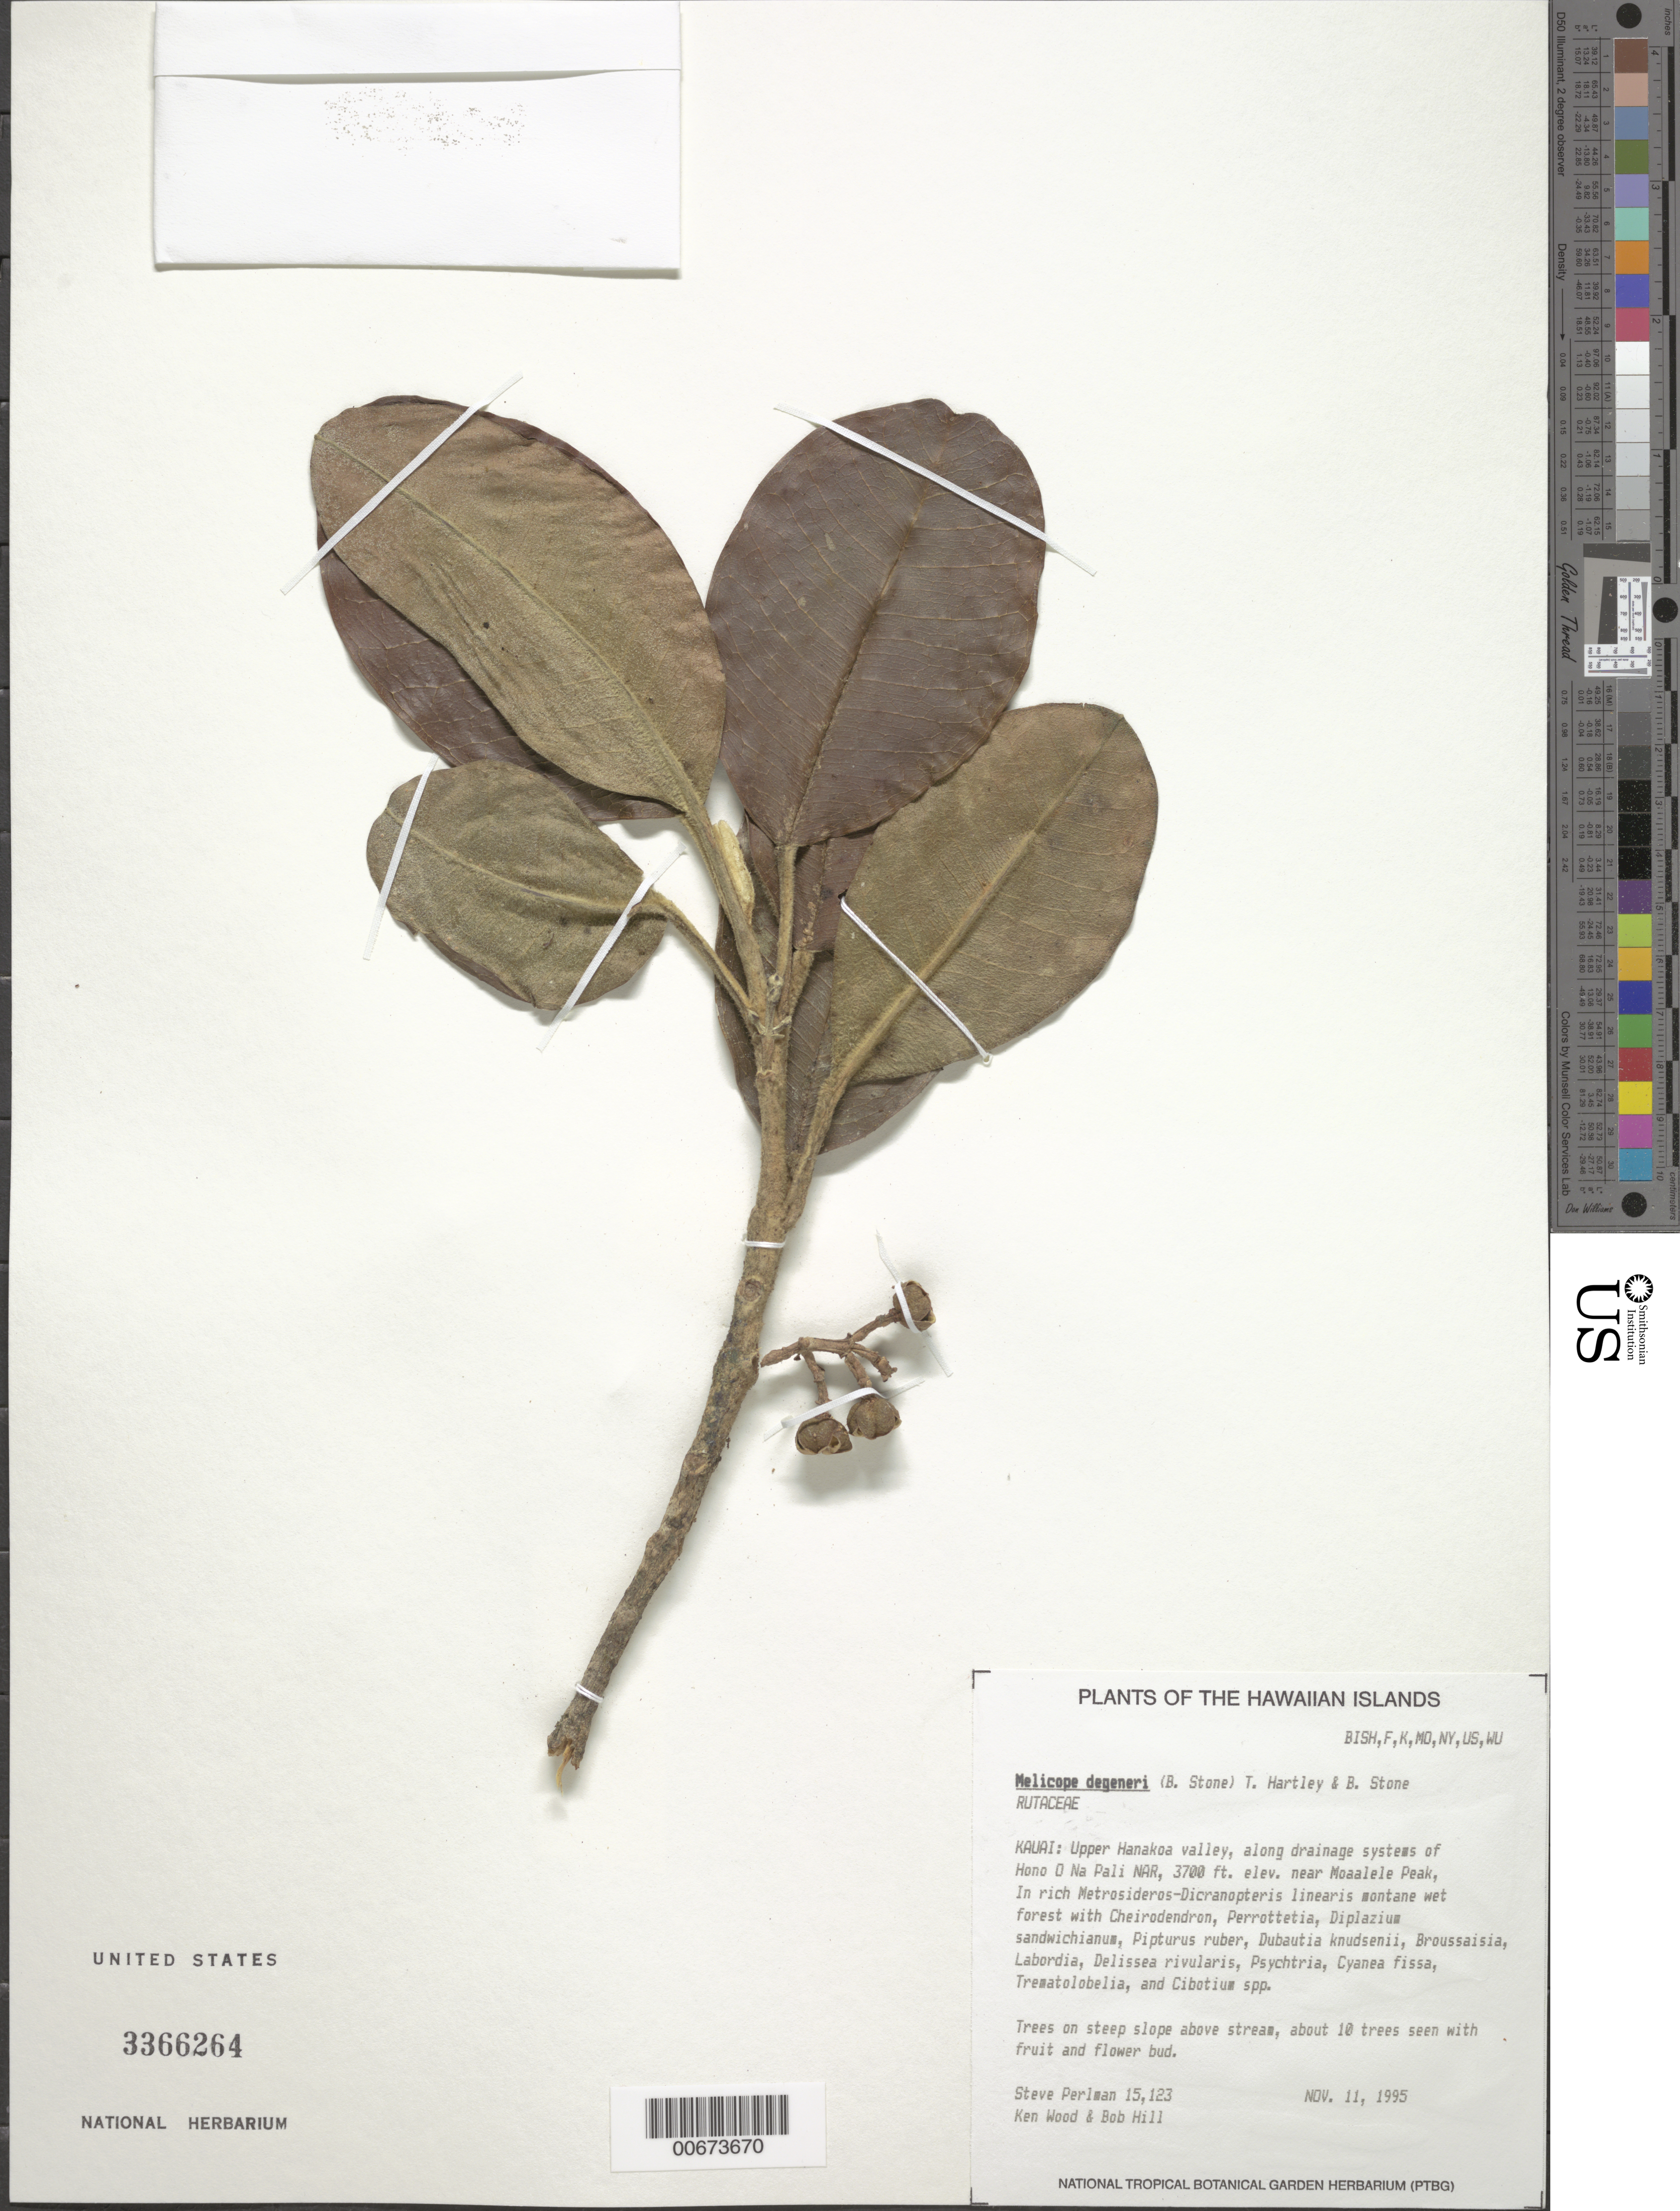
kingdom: Plantae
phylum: Tracheophyta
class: Magnoliopsida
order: Sapindales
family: Rutaceae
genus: Melicope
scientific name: Melicope degeneri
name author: (B.C. Stone) T.G. Hartley & B.C. Stone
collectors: S. P. Perlman, K. Wood & B. Hill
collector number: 15123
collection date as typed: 11 Nov 1995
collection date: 1995-11-11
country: United States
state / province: Hawaii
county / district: Kauai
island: Kaua'i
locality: Upper Hanakoa valley, along drainage systems of Hono O na Pali NAR, near Moa'alele Peak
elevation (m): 1128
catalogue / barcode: US 3366264